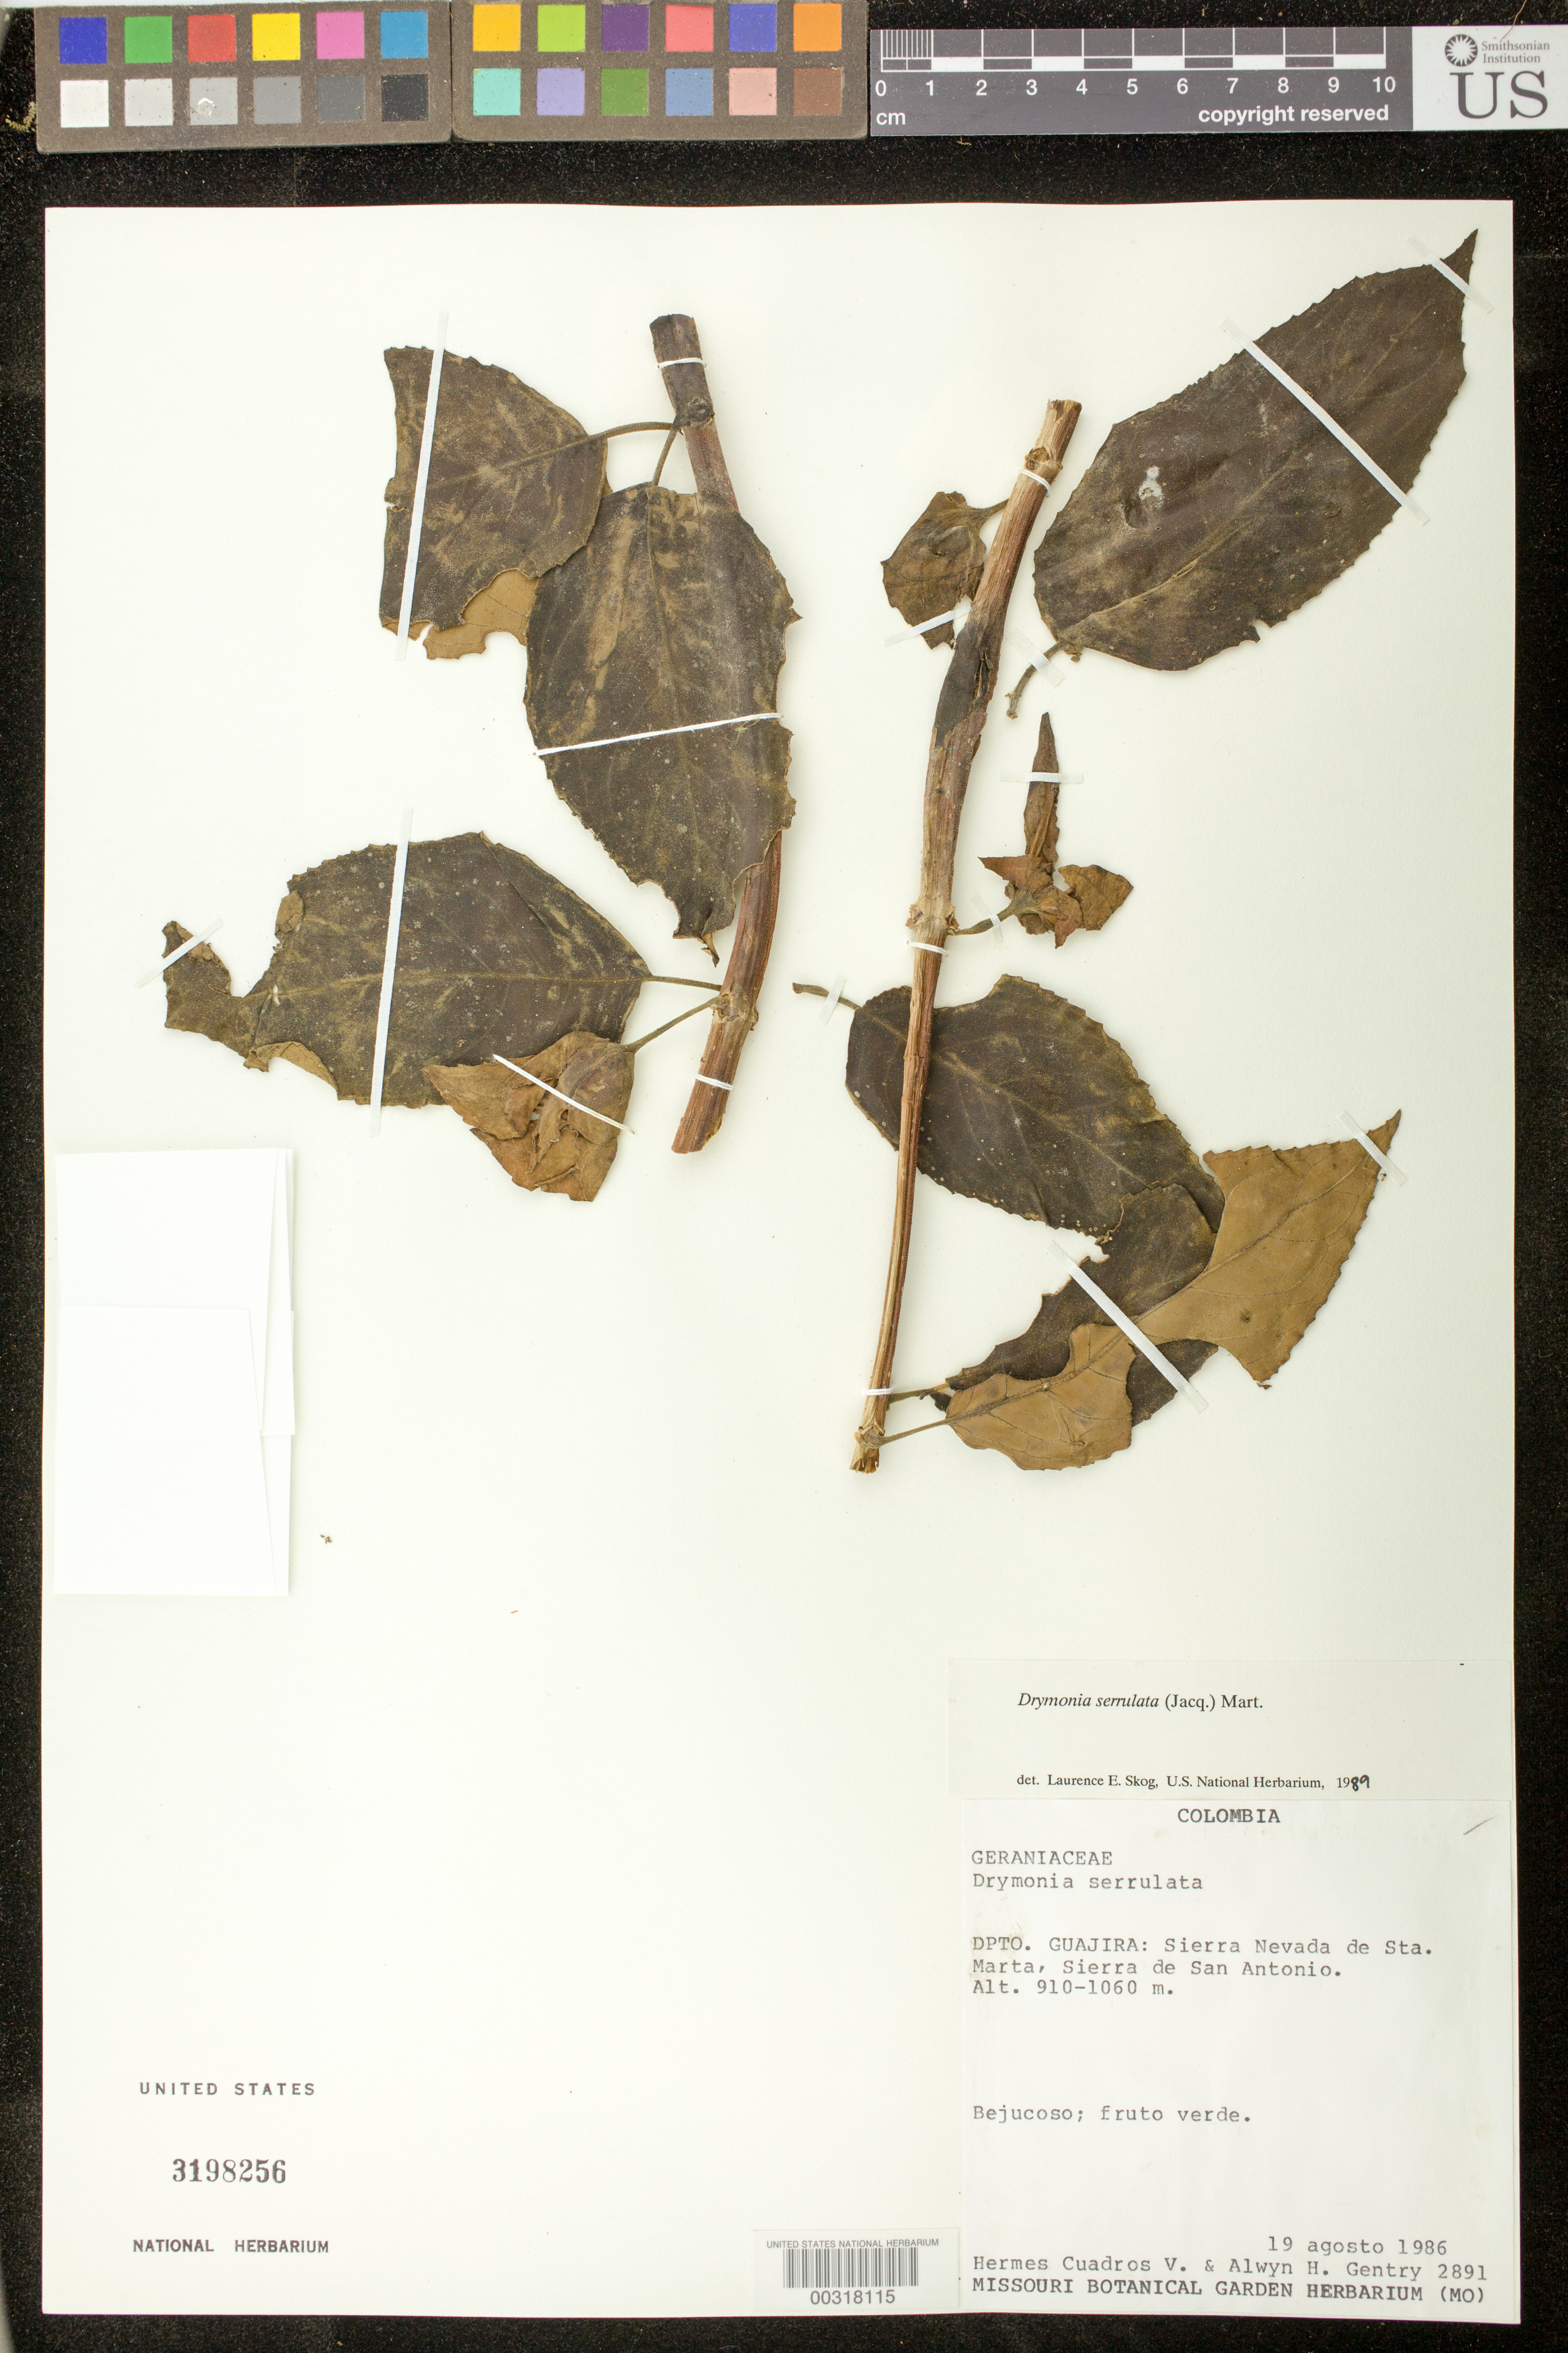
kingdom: Plantae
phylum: Tracheophyta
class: Magnoliopsida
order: Lamiales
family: Gesneriaceae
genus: Drymonia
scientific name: Drymonia serrulata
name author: (Jacq.) Mart.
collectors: H. Cuadros V. & A. H. Gentry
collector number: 2891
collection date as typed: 19 Aug 1986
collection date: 1986-08-19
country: Colombia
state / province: La Guajira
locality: Sierra Nevada de Sta. Marta, Sierra de San Antonio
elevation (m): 910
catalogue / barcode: US 3198256